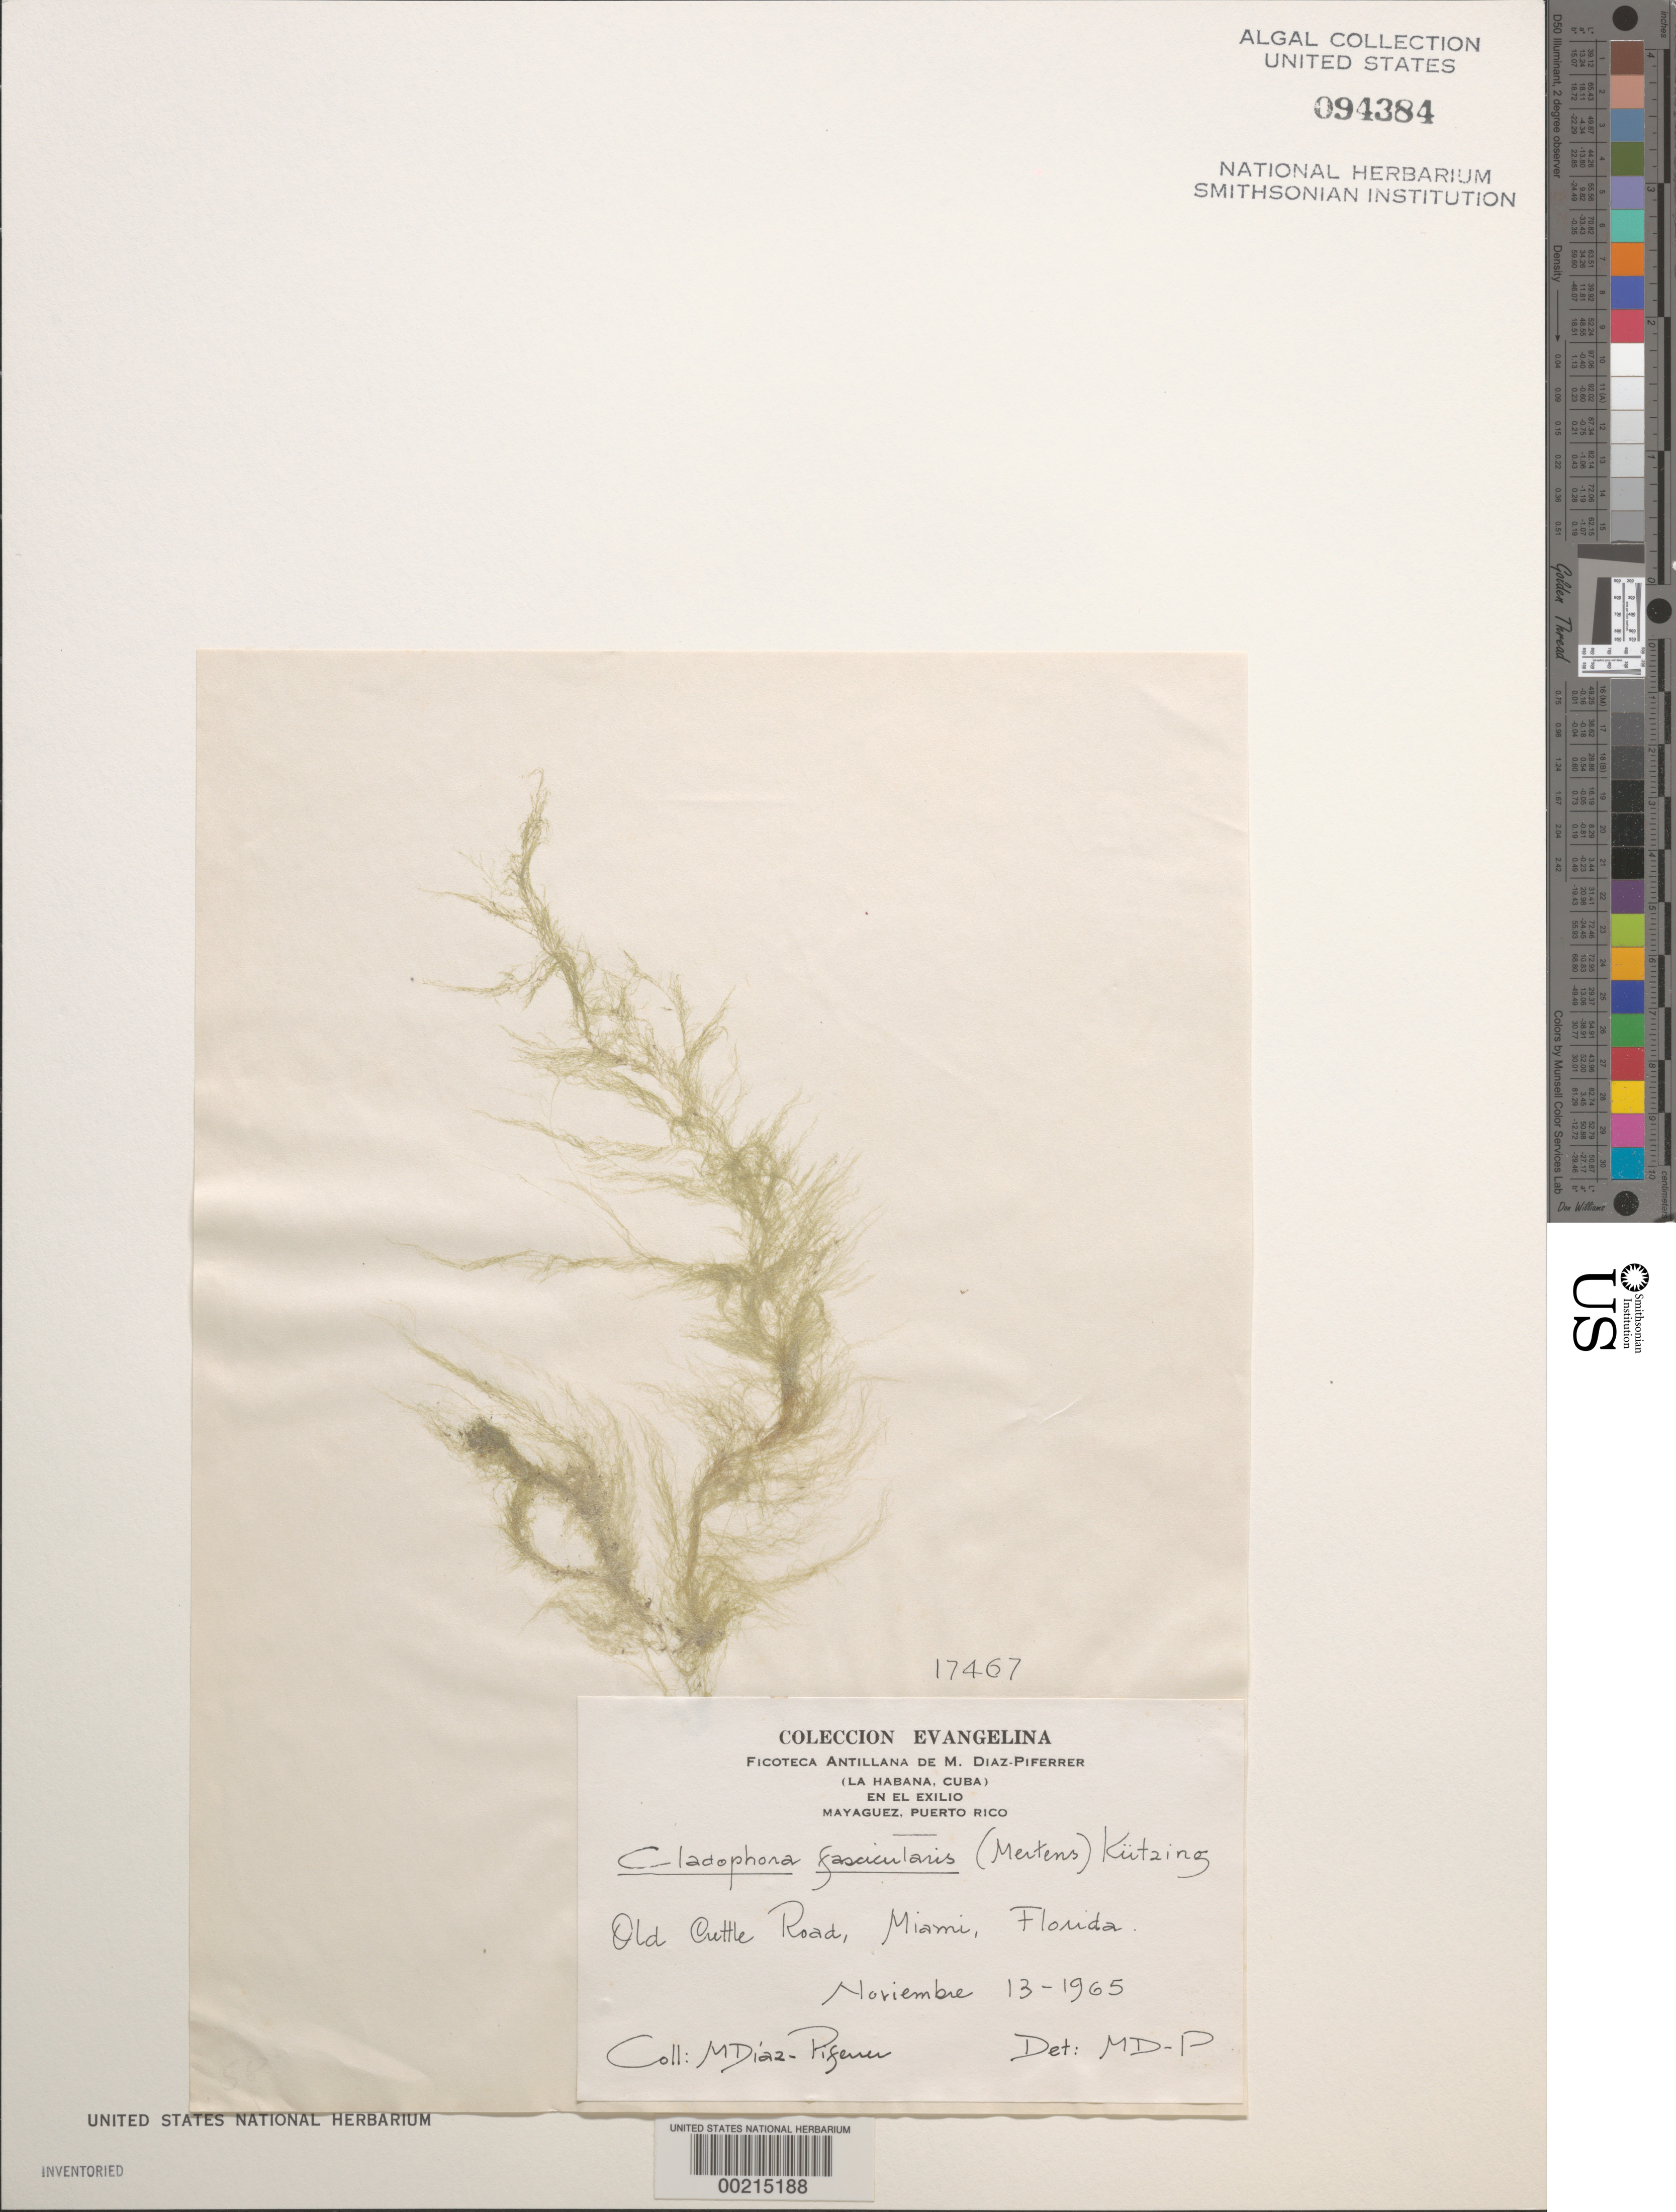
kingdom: Plantae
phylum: Chlorophyta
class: Ulvophyceae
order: Bryopsidales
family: Caulerpaceae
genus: Caulerpa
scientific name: Caulerpa mexicana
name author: Sond. ex Kütz.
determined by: Algae name updating Project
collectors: M. Diaz-Piferrer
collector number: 17467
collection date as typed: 13 Nov 1965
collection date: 1965-11-13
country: United States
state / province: Florida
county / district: Miami-Dade County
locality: Miami, Old Cuttle Road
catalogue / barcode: US 94384